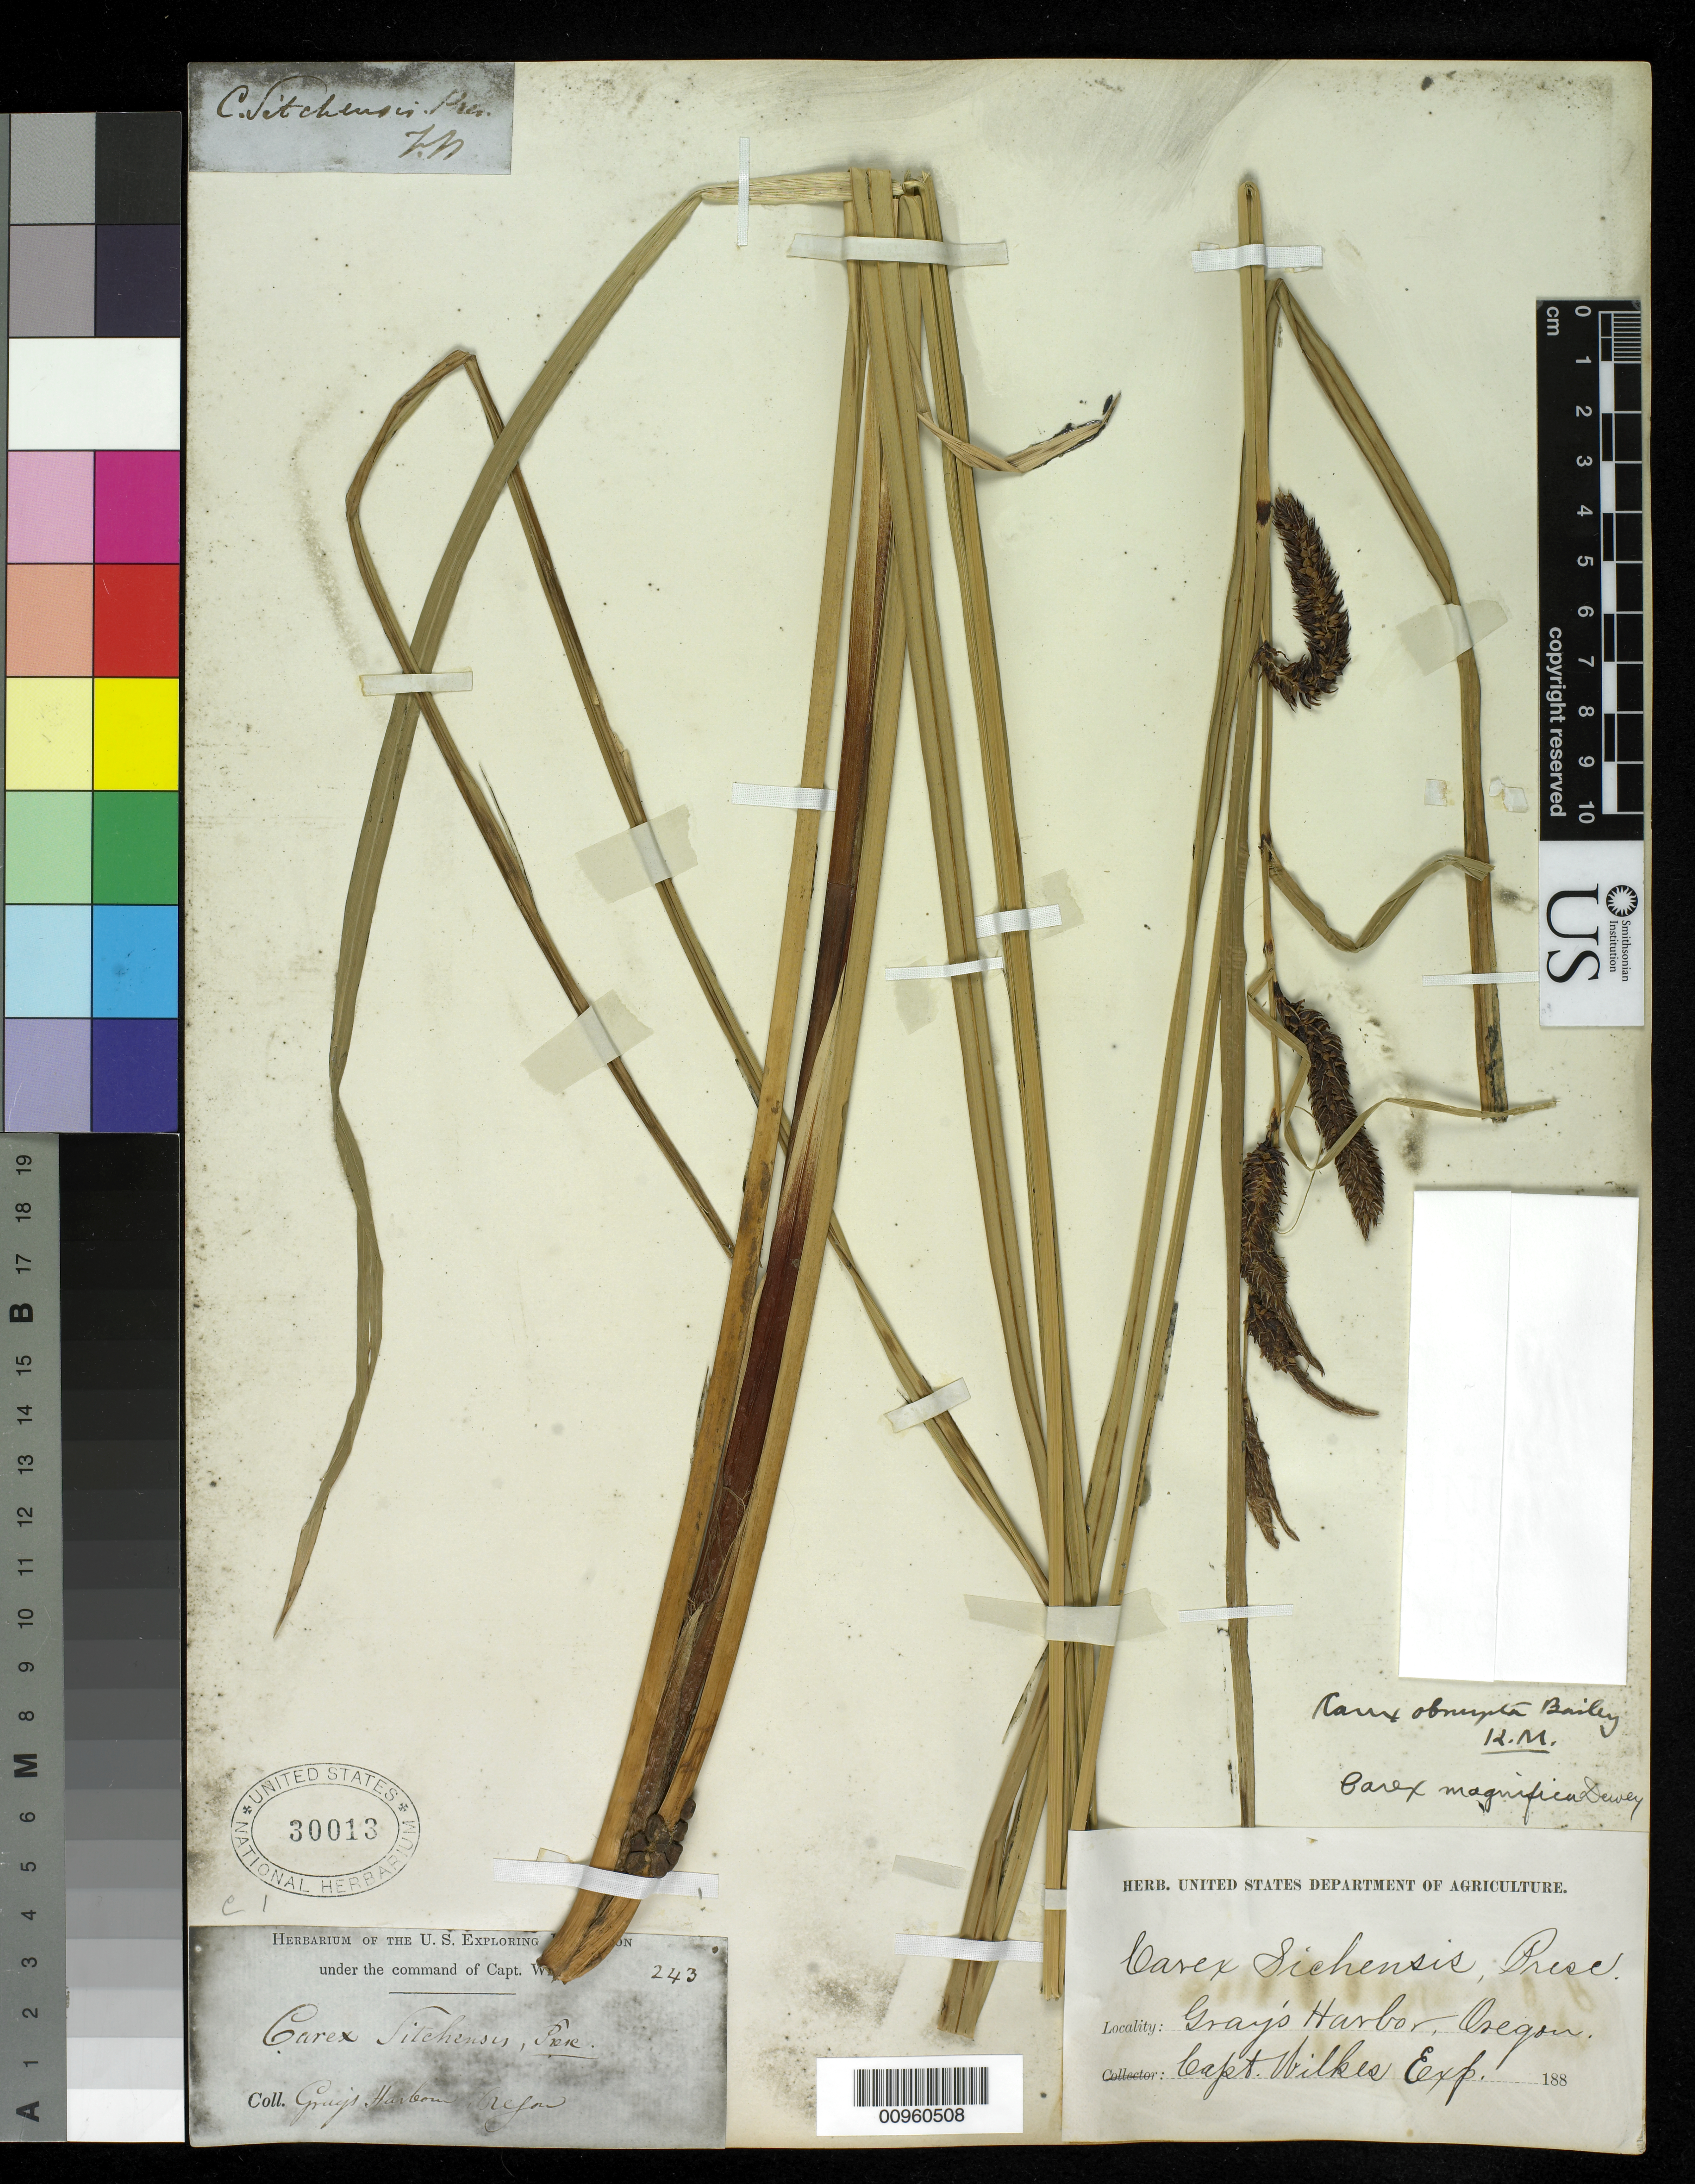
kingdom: Plantae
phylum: Tracheophyta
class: Liliopsida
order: Poales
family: Cyperaceae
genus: Carex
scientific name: Carex obnupta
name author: L.H. Bailey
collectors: Wilkes Explor. Exped.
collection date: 1838/1842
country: United States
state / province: Oregon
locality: Gray's Harbor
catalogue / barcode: US 30013